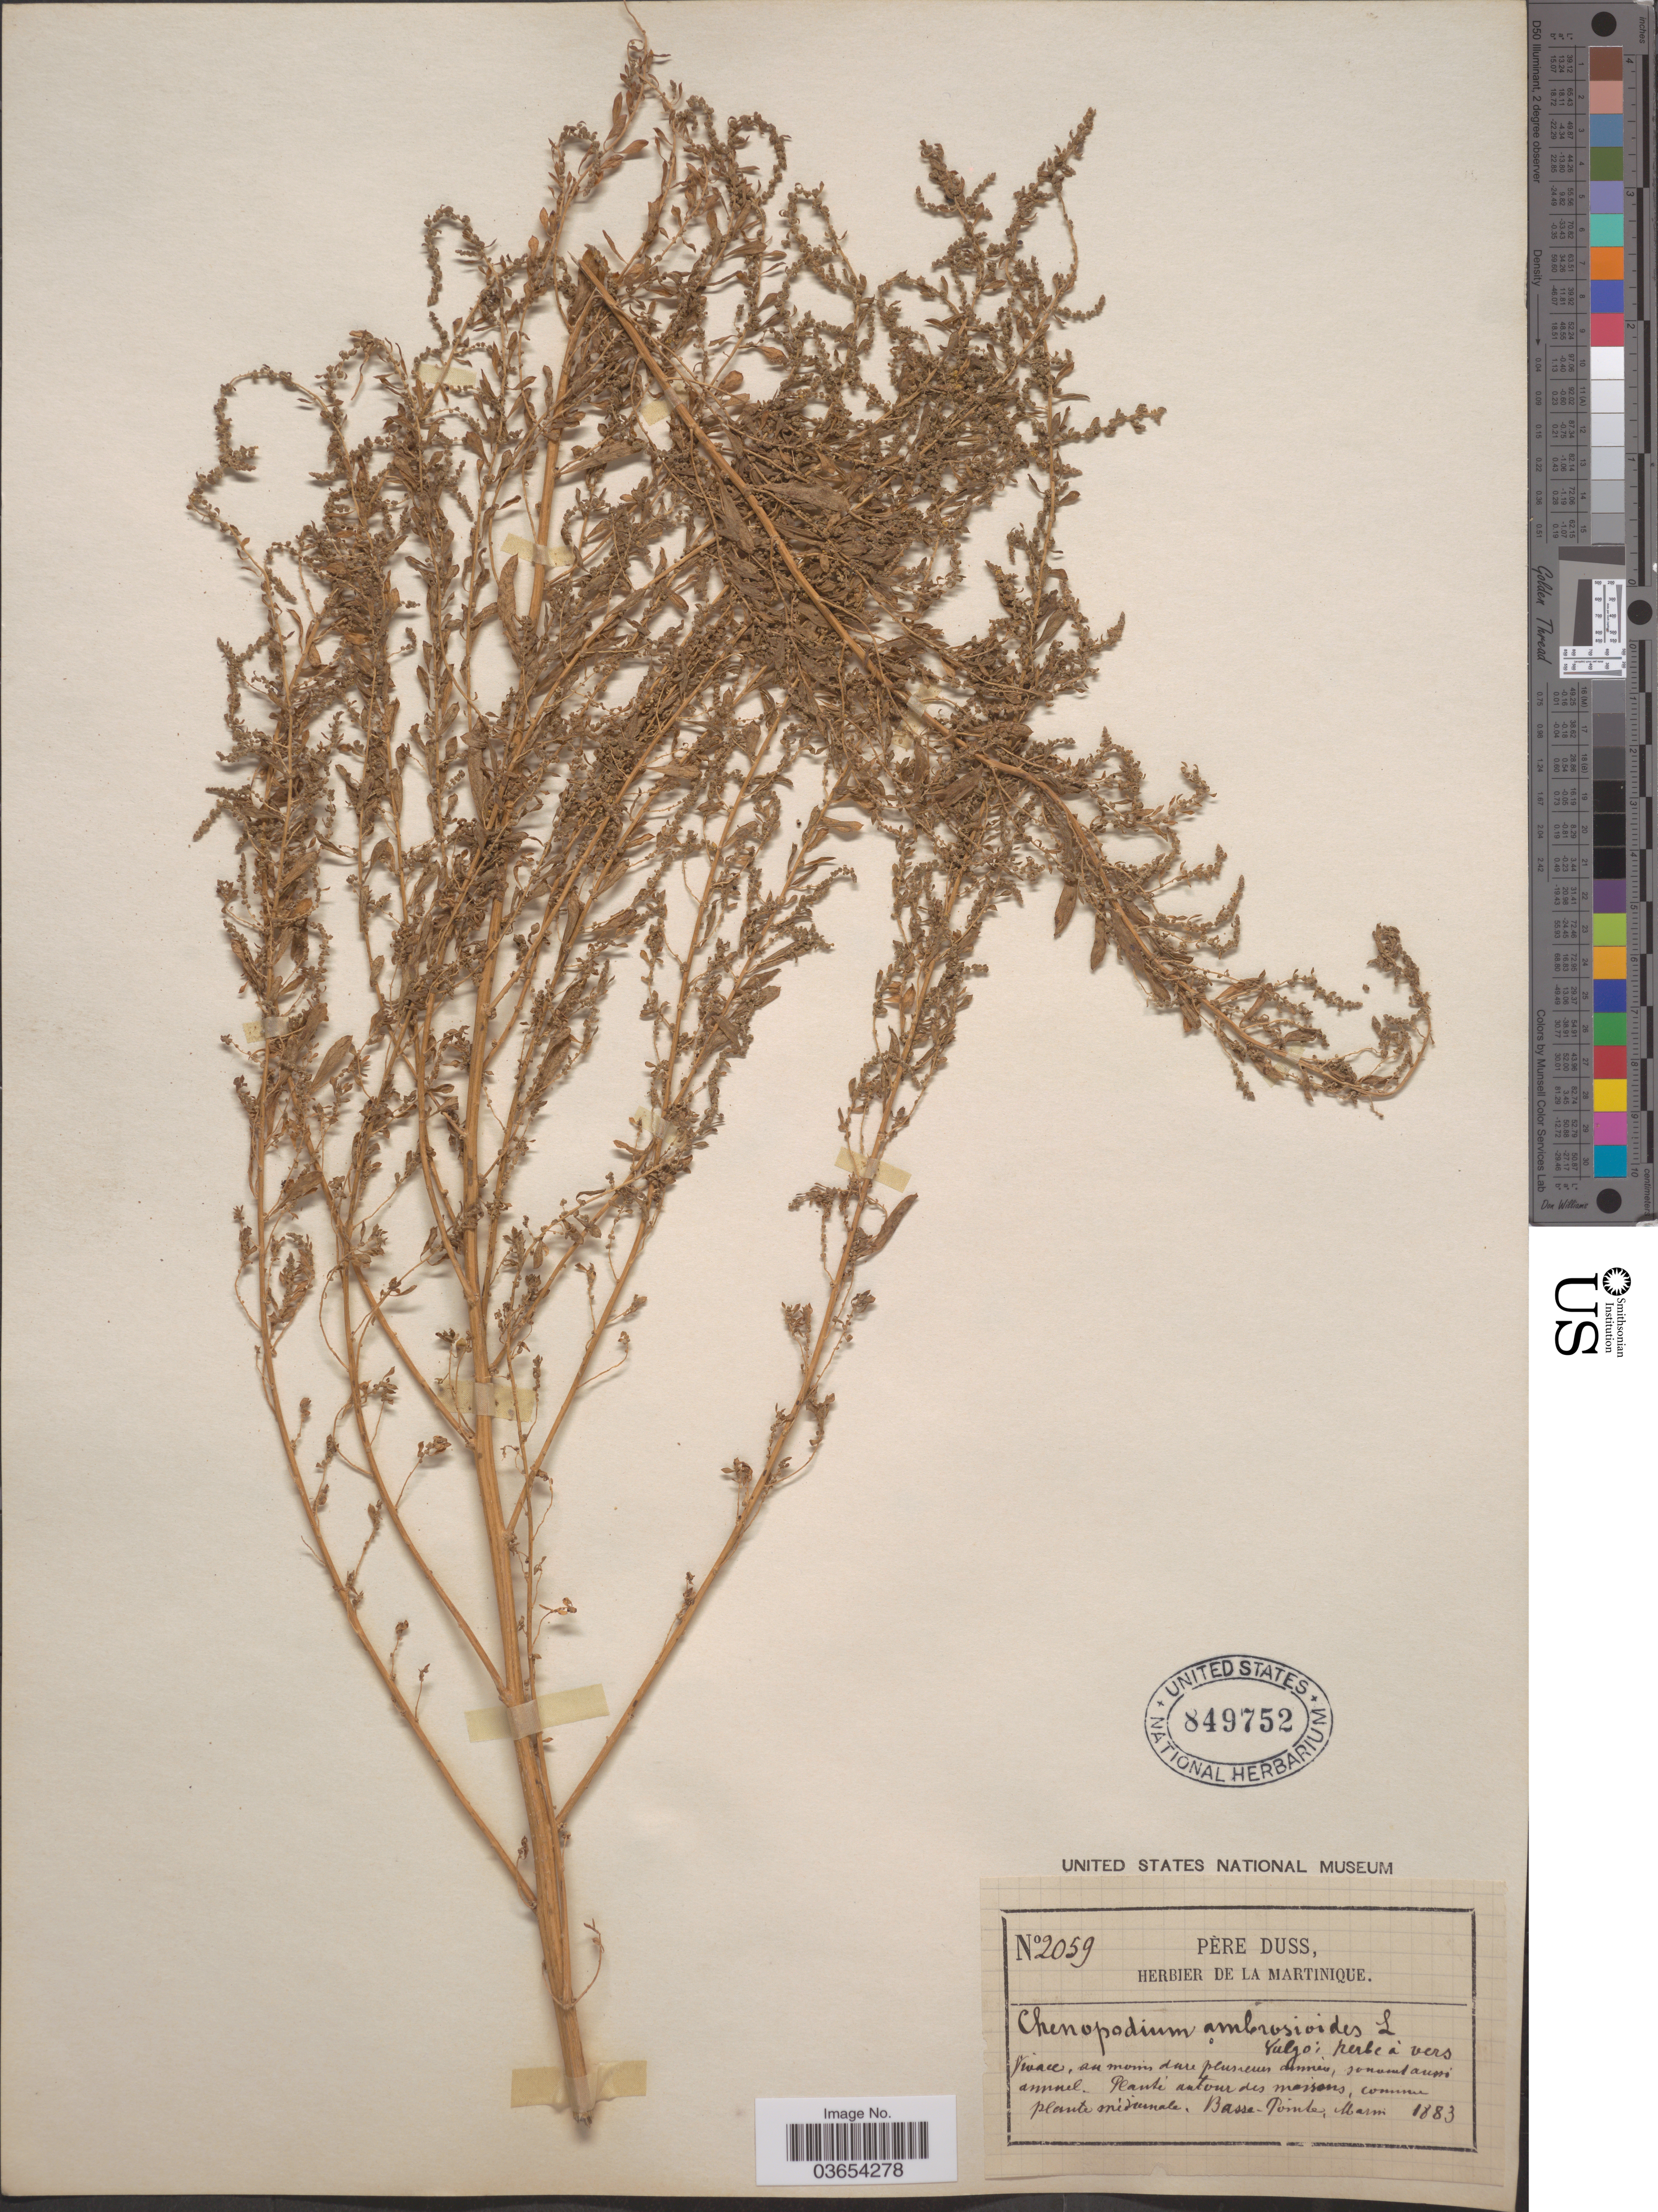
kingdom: Plantae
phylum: Tracheophyta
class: Magnoliopsida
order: Caryophyllales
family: Amaranthaceae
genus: Chenopodium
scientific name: Chenopodium ambrosioides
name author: L.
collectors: Père Duss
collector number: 2059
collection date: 1883-03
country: Martinique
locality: Basse-Pointe.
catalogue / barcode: US 849752